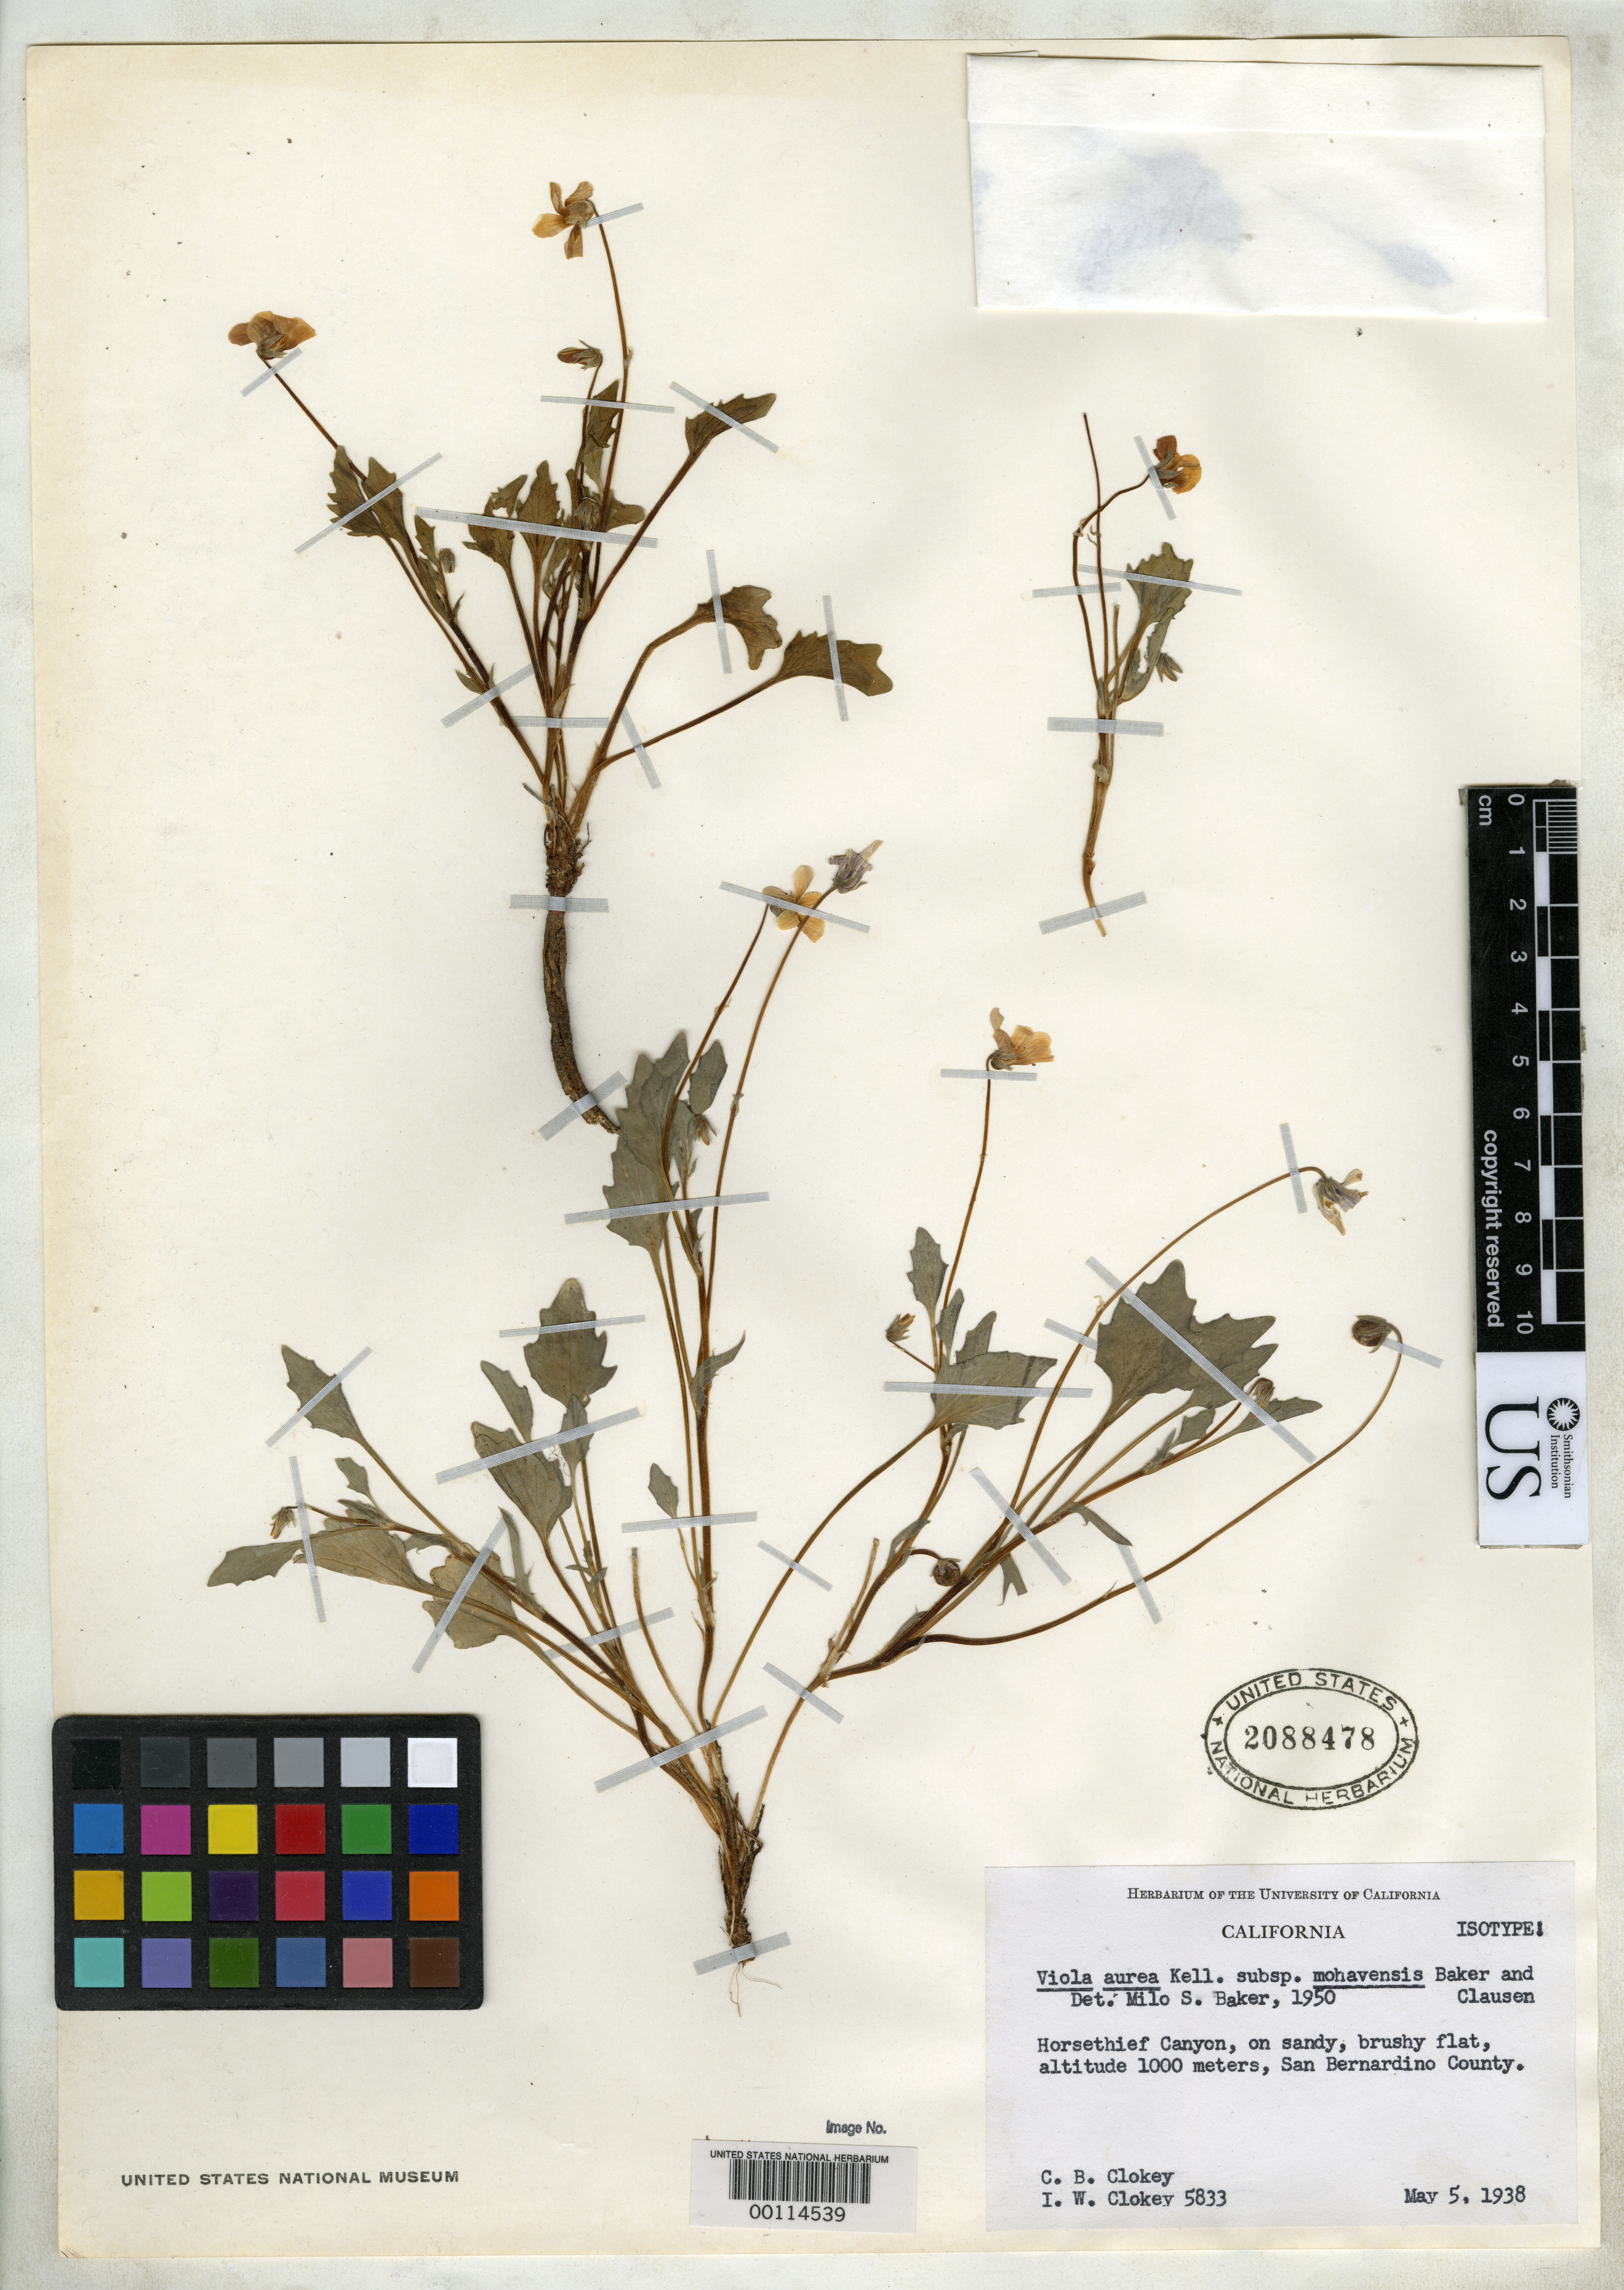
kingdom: Plantae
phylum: Tracheophyta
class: Magnoliopsida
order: Malpighiales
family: Violaceae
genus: Viola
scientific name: Viola aurea subsp. mohavensis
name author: M.S. Baker & J.C. Clausen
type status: Isotype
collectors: I. W. Clokey & C. Clokey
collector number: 5833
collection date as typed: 05 May 1938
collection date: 1938-05-05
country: United States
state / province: California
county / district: San Bernardino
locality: Horsethief Canyon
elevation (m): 1000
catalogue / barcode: US 2088478